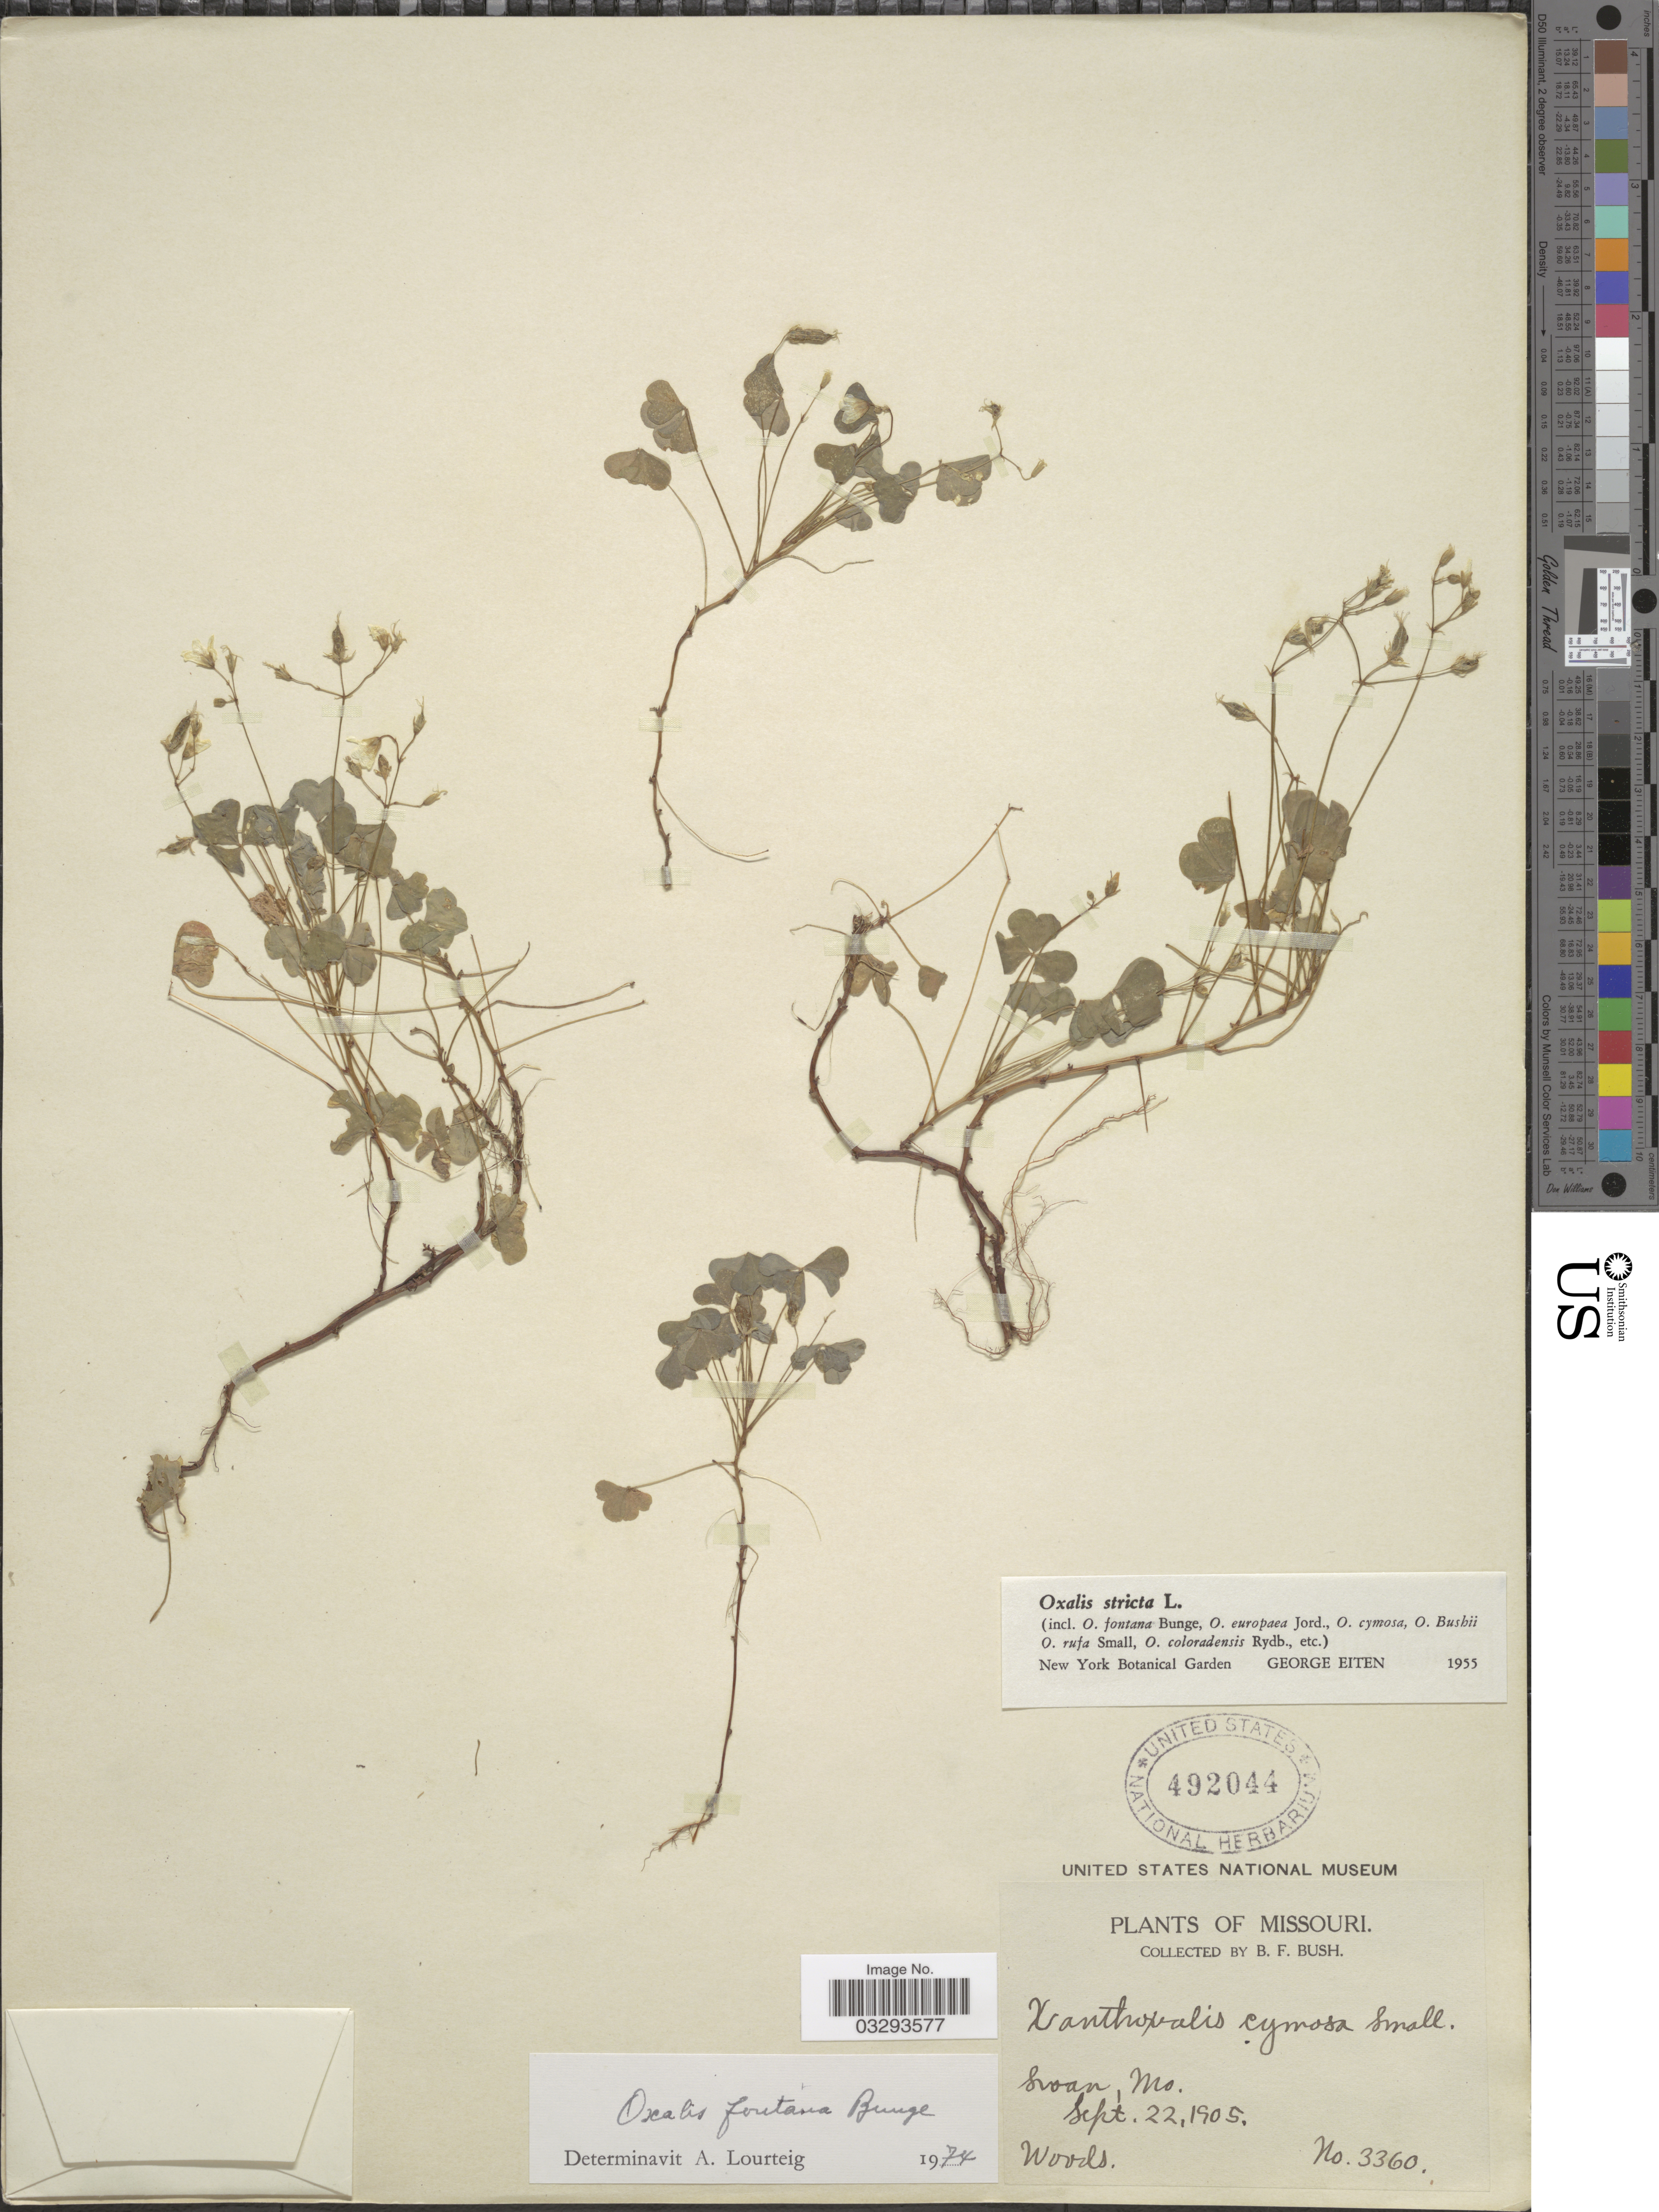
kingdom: Plantae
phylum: Tracheophyta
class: Magnoliopsida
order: Oxalidales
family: Oxalidaceae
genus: Oxalis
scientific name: Oxalis fontana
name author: Bunge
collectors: B. F. Bush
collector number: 3360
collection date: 1905-09-22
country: United States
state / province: Missouri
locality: Swan.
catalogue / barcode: US 492044